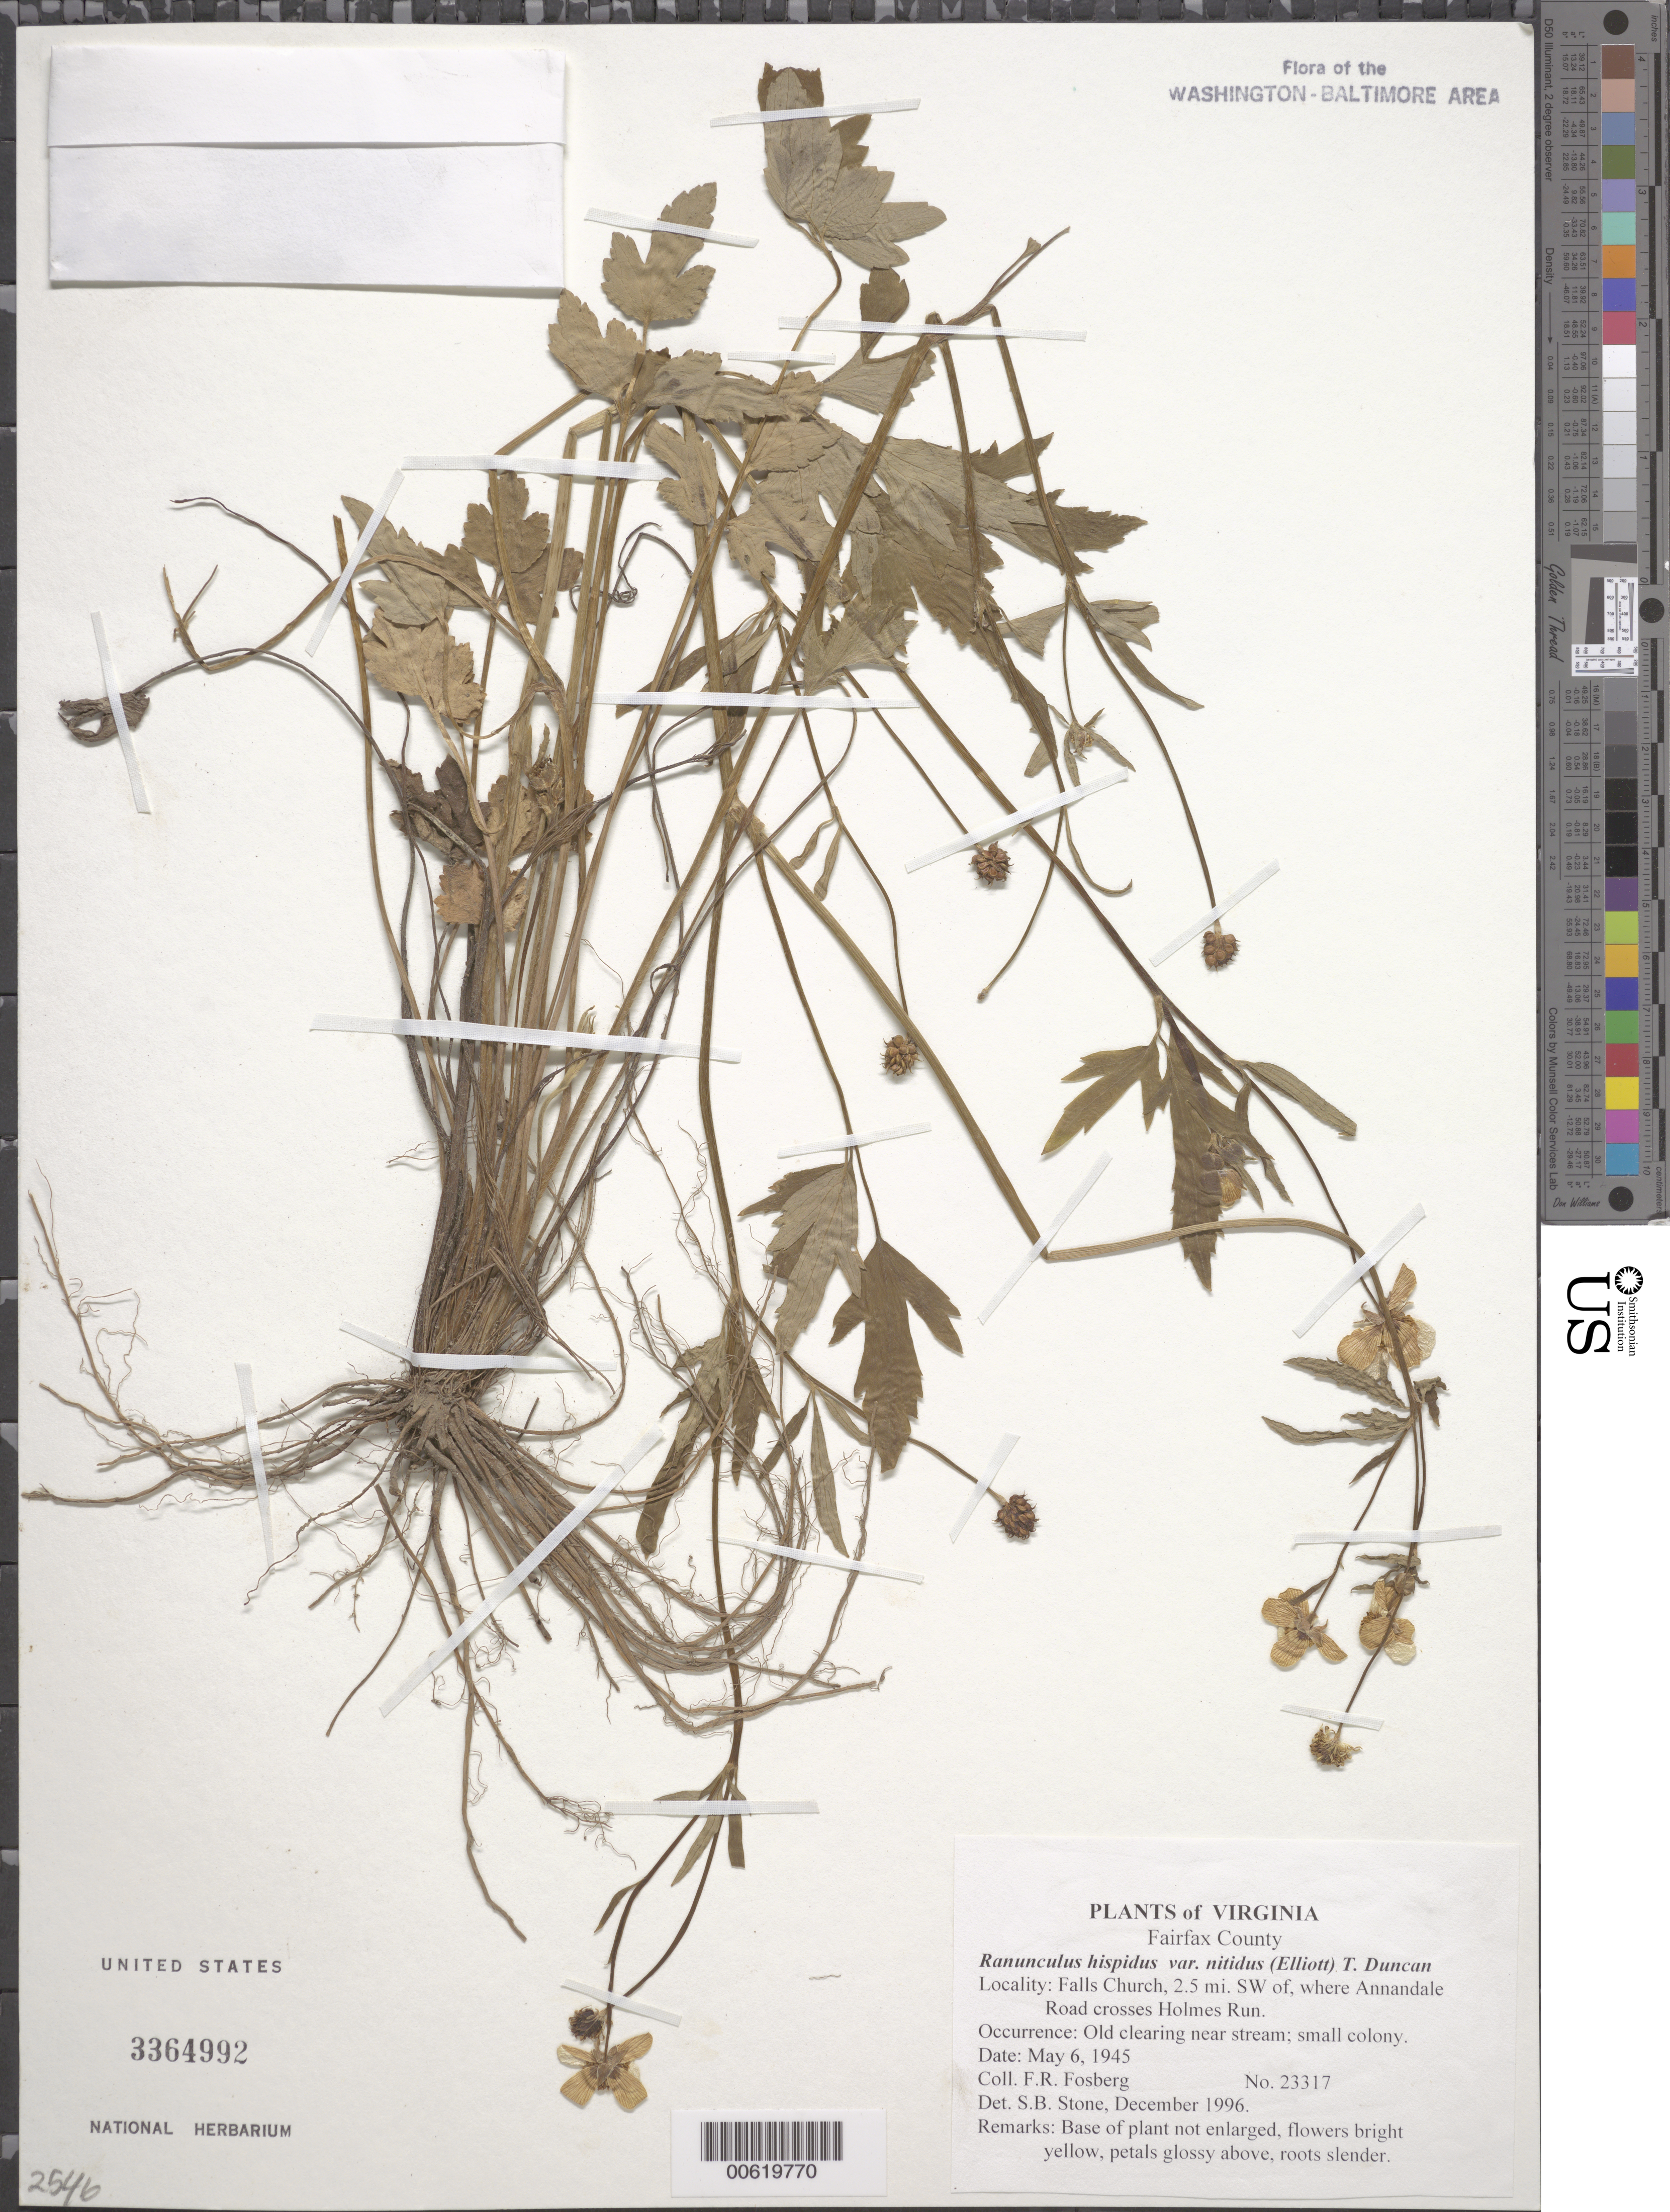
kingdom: Plantae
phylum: Tracheophyta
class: Magnoliopsida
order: Ranunculales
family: Ranunculaceae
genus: Ranunculus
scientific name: Ranunculus hispidus var. nitidus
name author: (Chapm.) T. Duncan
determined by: Stone, S. B.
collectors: F. R. Fosberg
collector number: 23317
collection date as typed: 06 May 1945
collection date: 1945-05-06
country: United States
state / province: Virginia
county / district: Fairfax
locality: Falls Church, 2.5 mi. SW of, where Annandale Road crosses Holmes Run.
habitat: Old clearing near stream; small colony.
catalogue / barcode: US 3364992